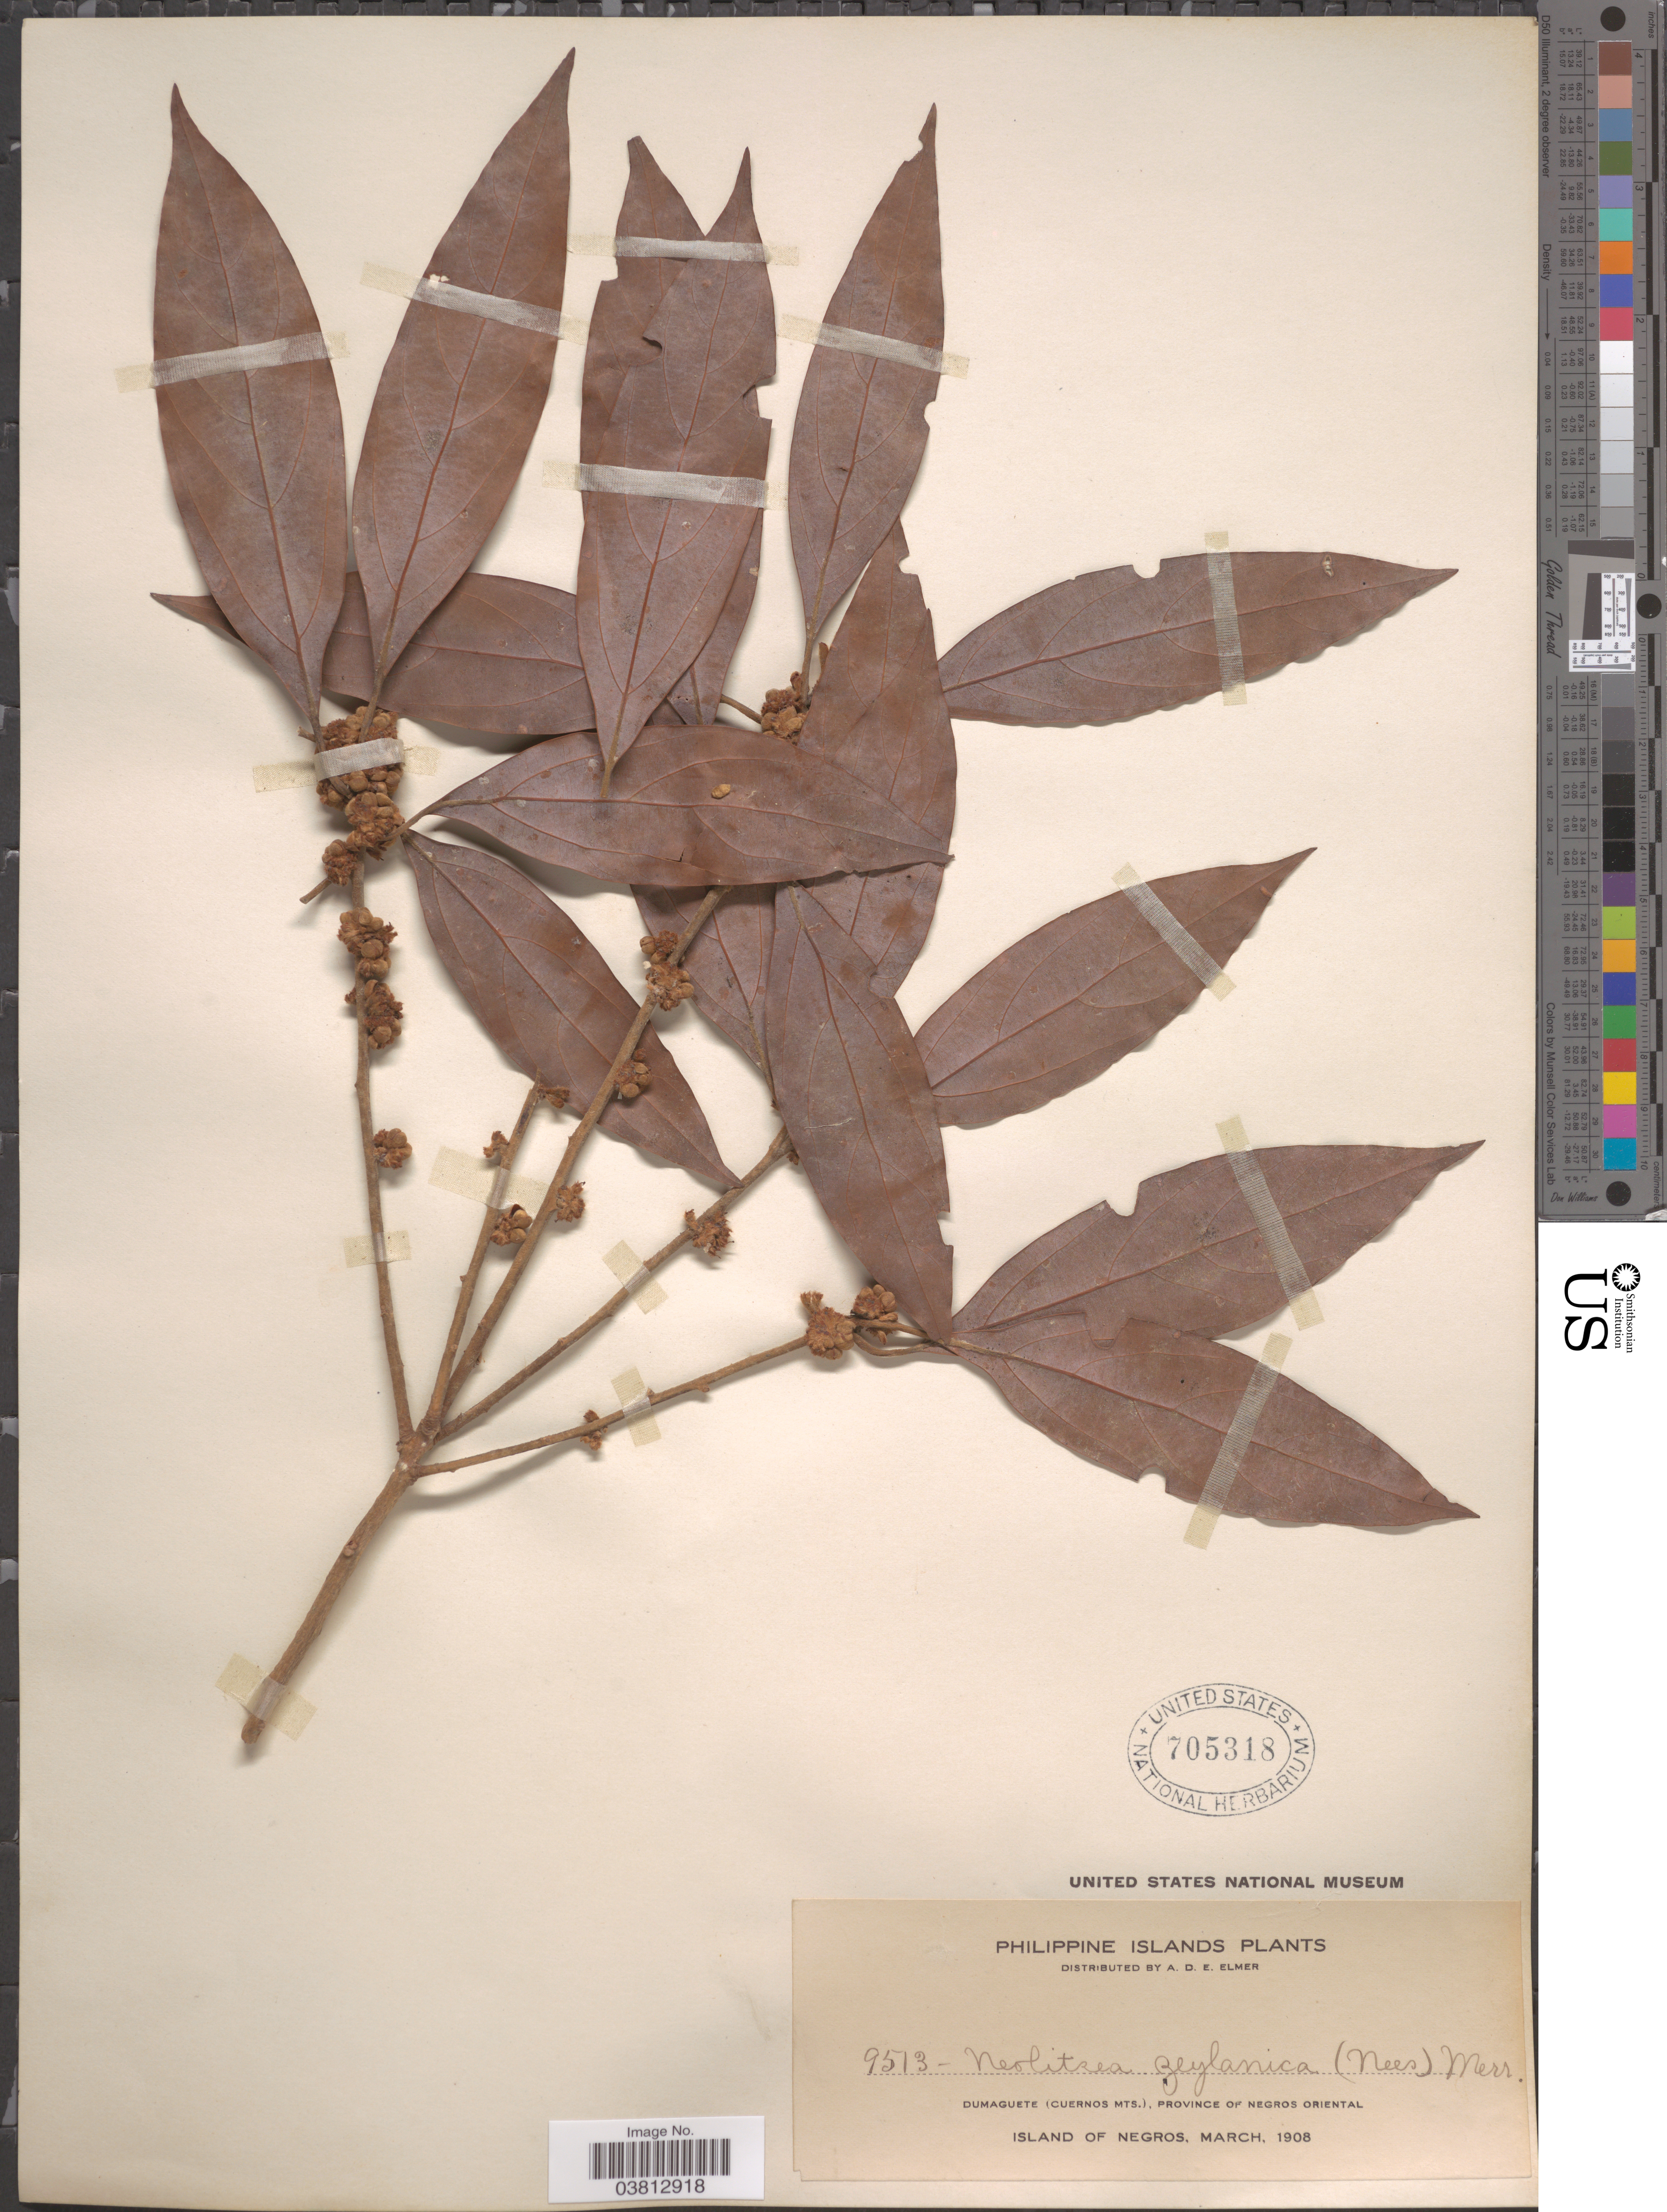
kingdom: Plantae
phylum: Tracheophyta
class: Magnoliopsida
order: Laurales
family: Lauraceae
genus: Neolitsea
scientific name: Neolitsea zeylanica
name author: (Nees & T. Nees) Merr.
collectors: A. D. E. Elmer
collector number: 9513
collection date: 1908-03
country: Philippines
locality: Philippine Islands. Dumaguete (Cuernos Mts.), Province of Negros Oriental. Island of Negros.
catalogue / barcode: US 705318